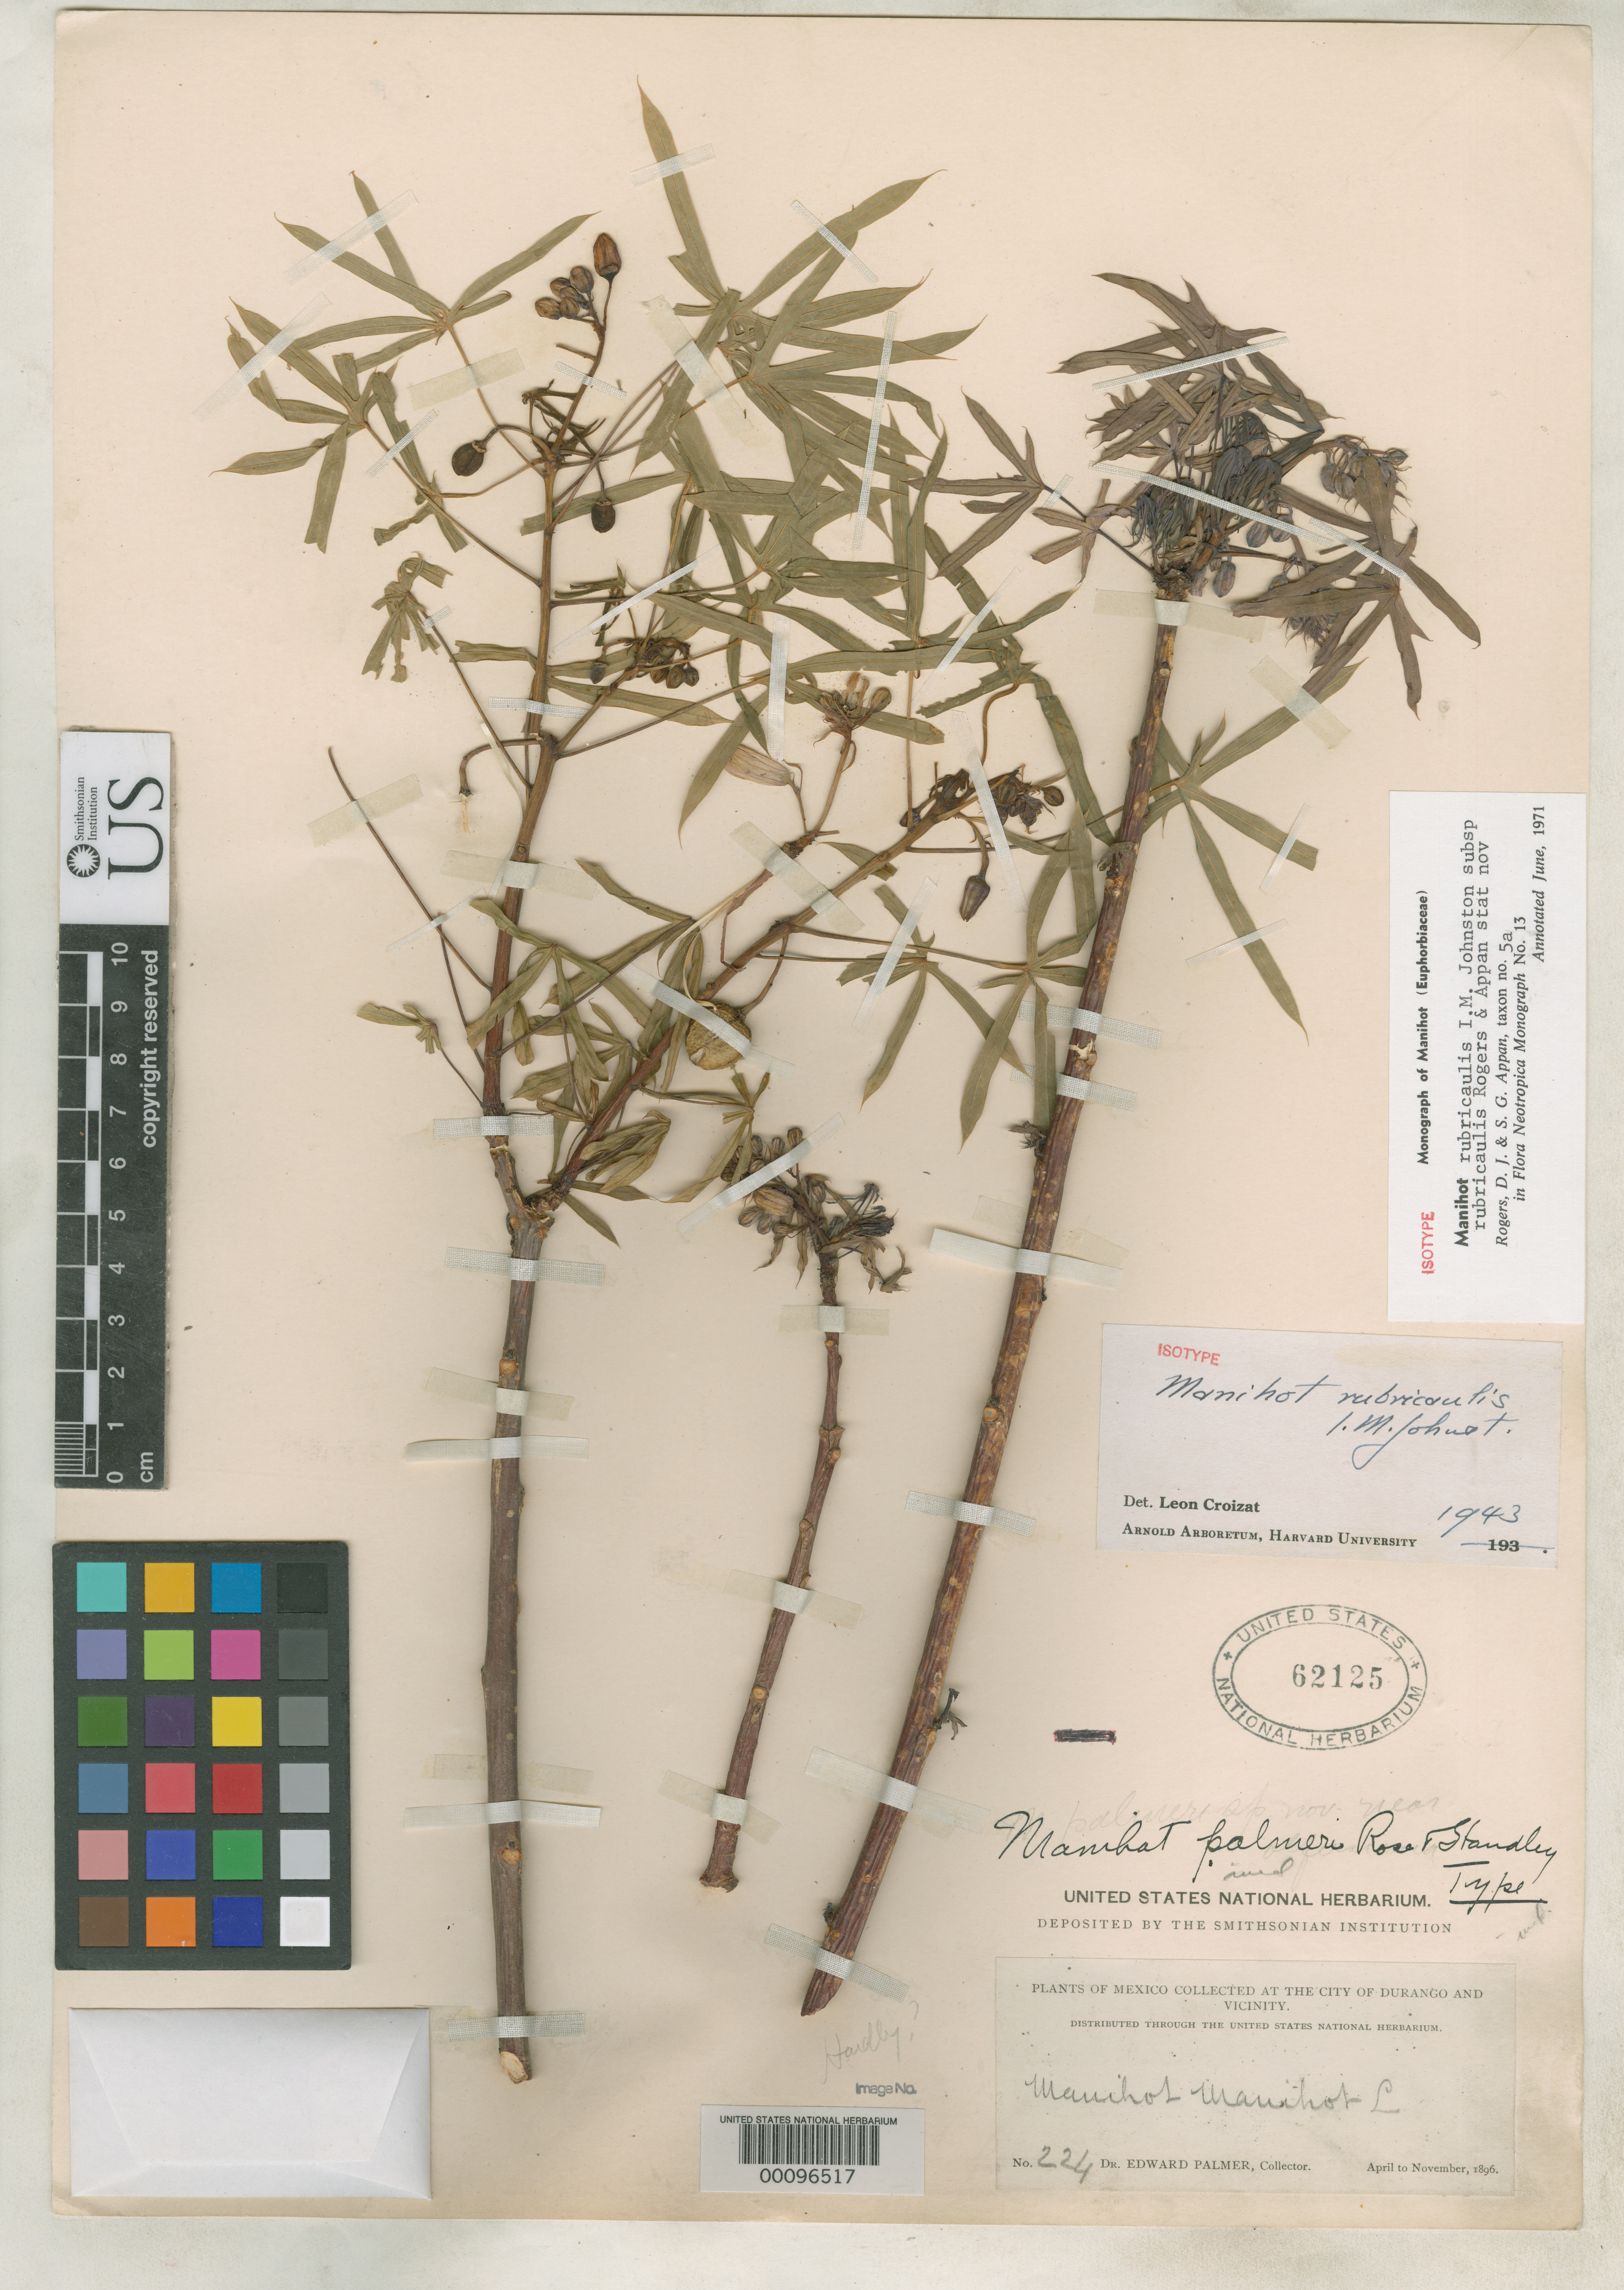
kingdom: Plantae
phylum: Tracheophyta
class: Magnoliopsida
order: Malpighiales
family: Euphorbiaceae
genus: Manihot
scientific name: Manihot rubricaulis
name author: I.M. Johnst.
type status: Isotype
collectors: E. Palmer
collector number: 224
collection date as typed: Apr 1896 to -- Nov 1896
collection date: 1896-04/1896-11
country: Mexico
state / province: Durango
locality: Durango City vicinity.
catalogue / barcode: US 62125